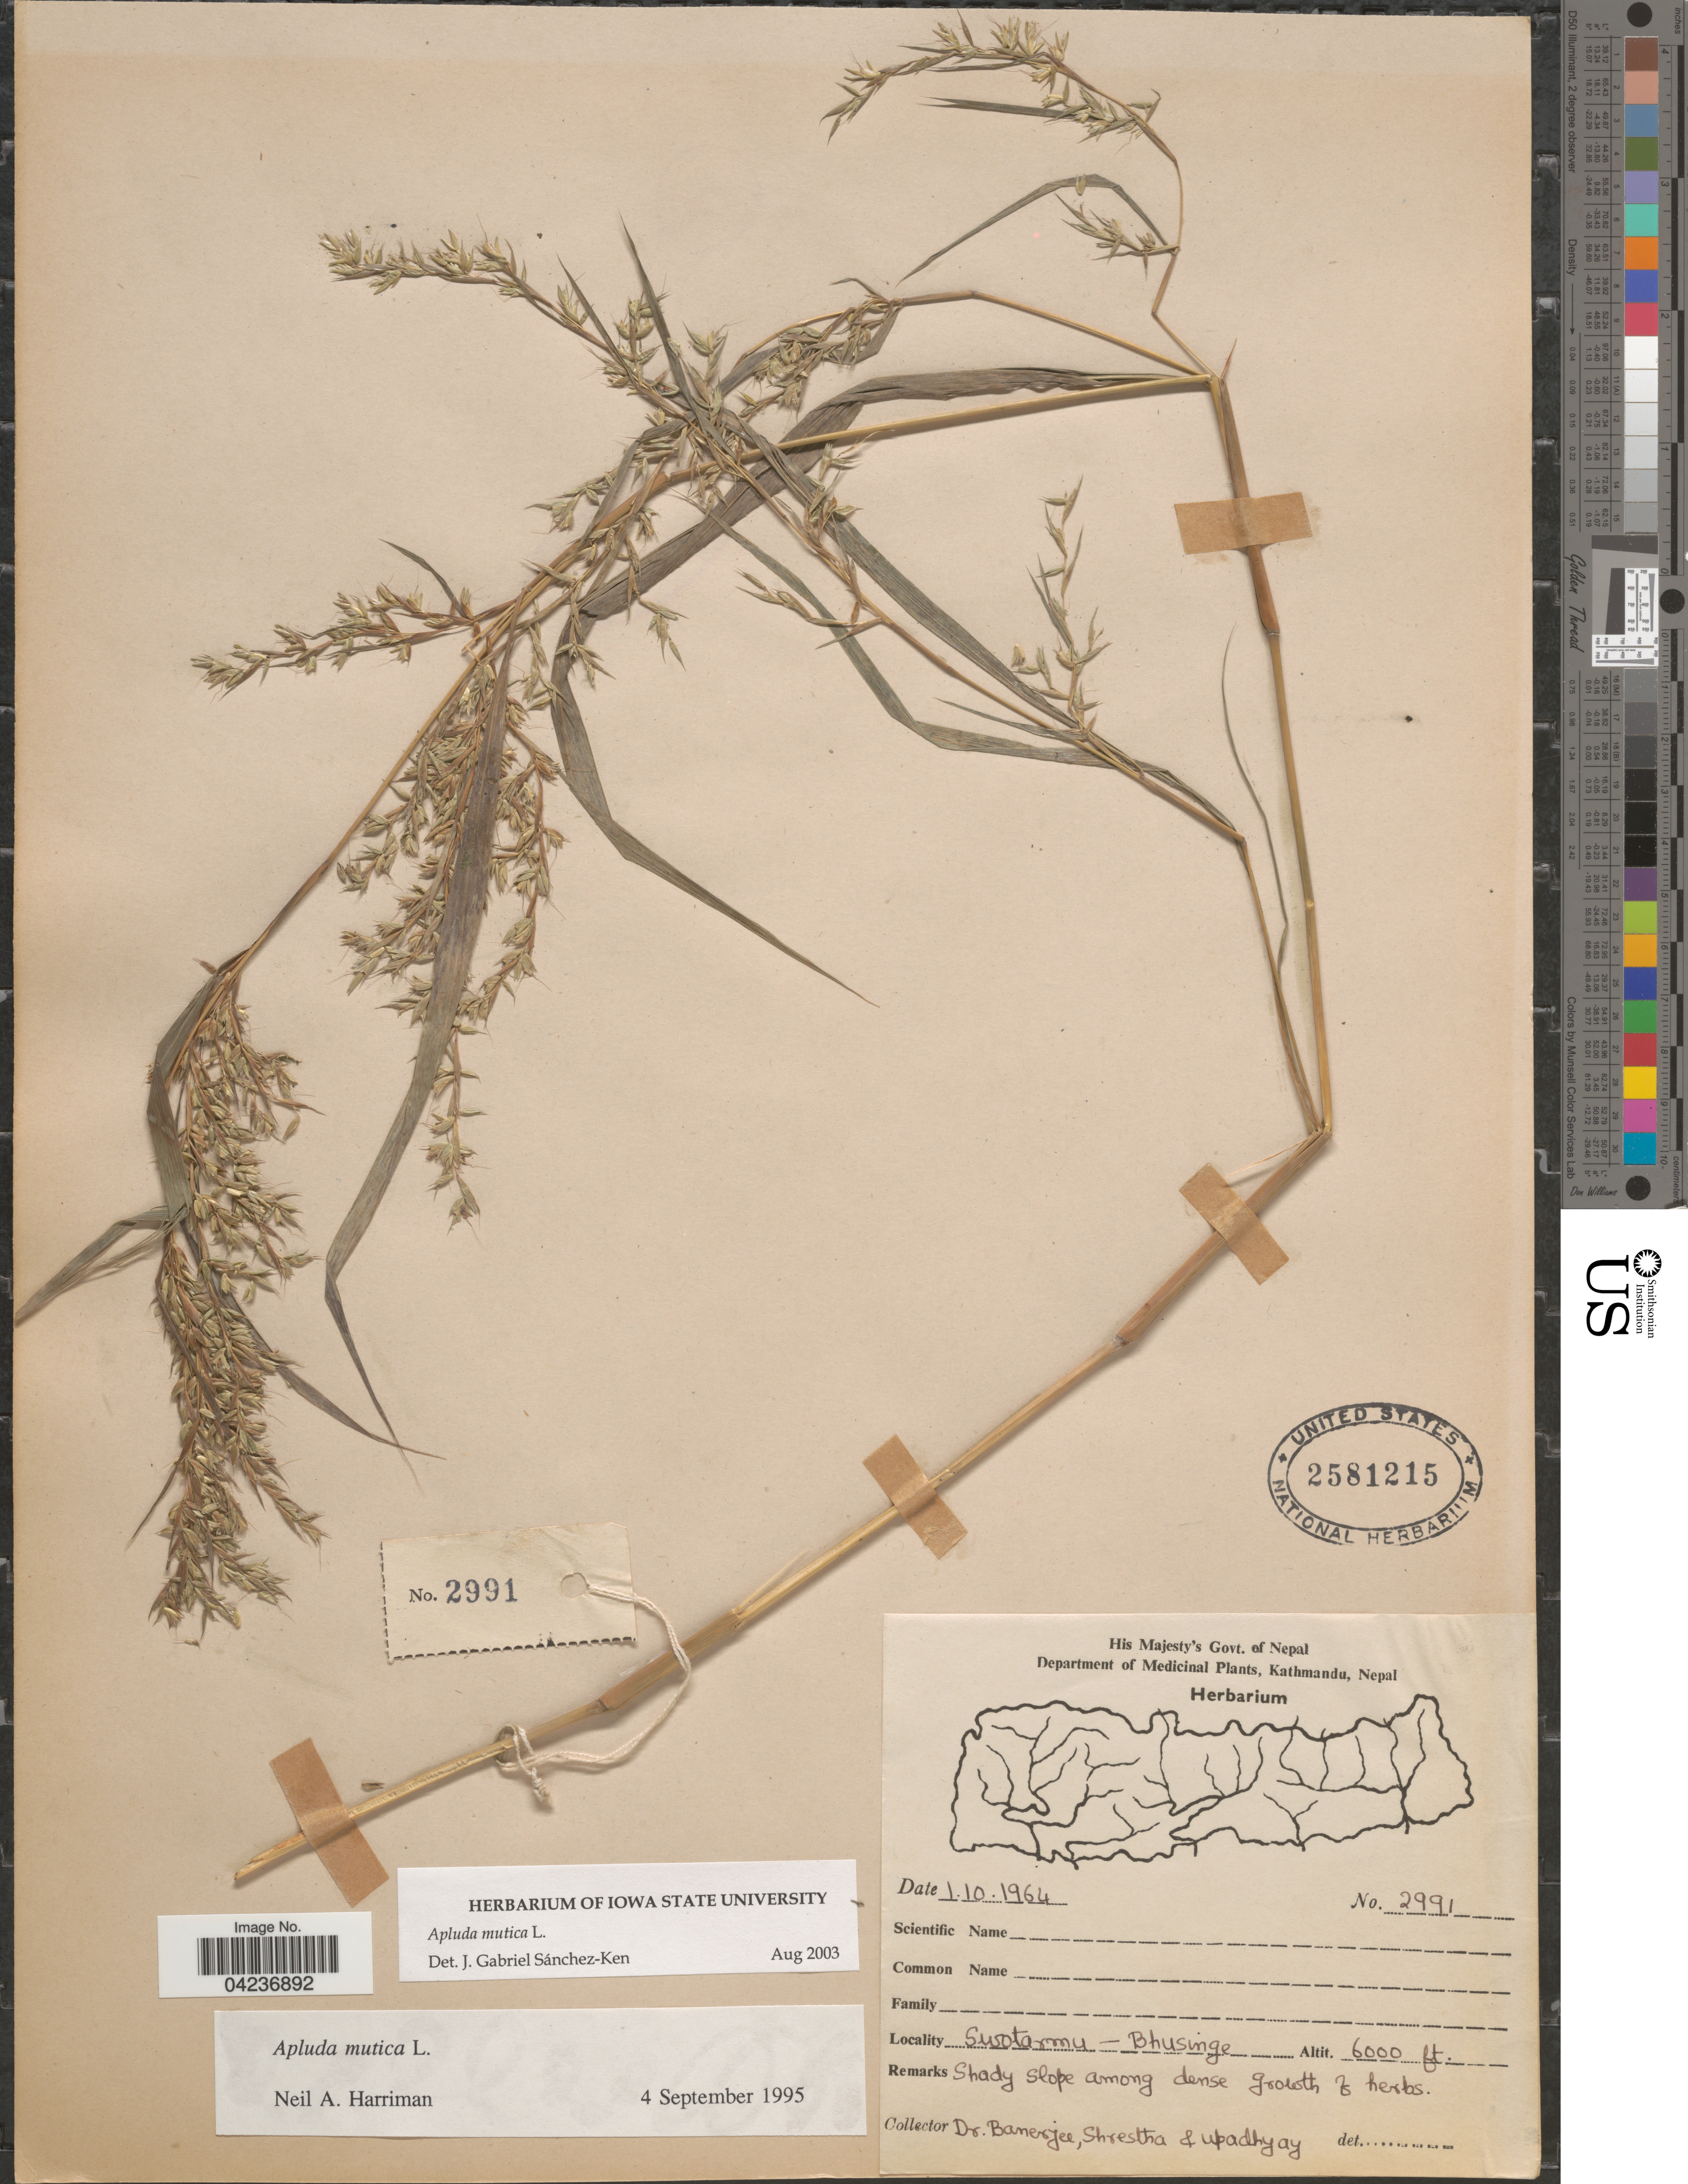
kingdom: Plantae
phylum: Tracheophyta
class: Liliopsida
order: Poales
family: Poaceae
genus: Apluda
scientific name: Apluda mutica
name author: L.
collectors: -. Banerjee, -. Shrestha & Upadhyay, --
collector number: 2991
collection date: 1964-10-01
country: Nepal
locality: Swotarmu - Bhusinge.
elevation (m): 1829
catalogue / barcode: US 2581215